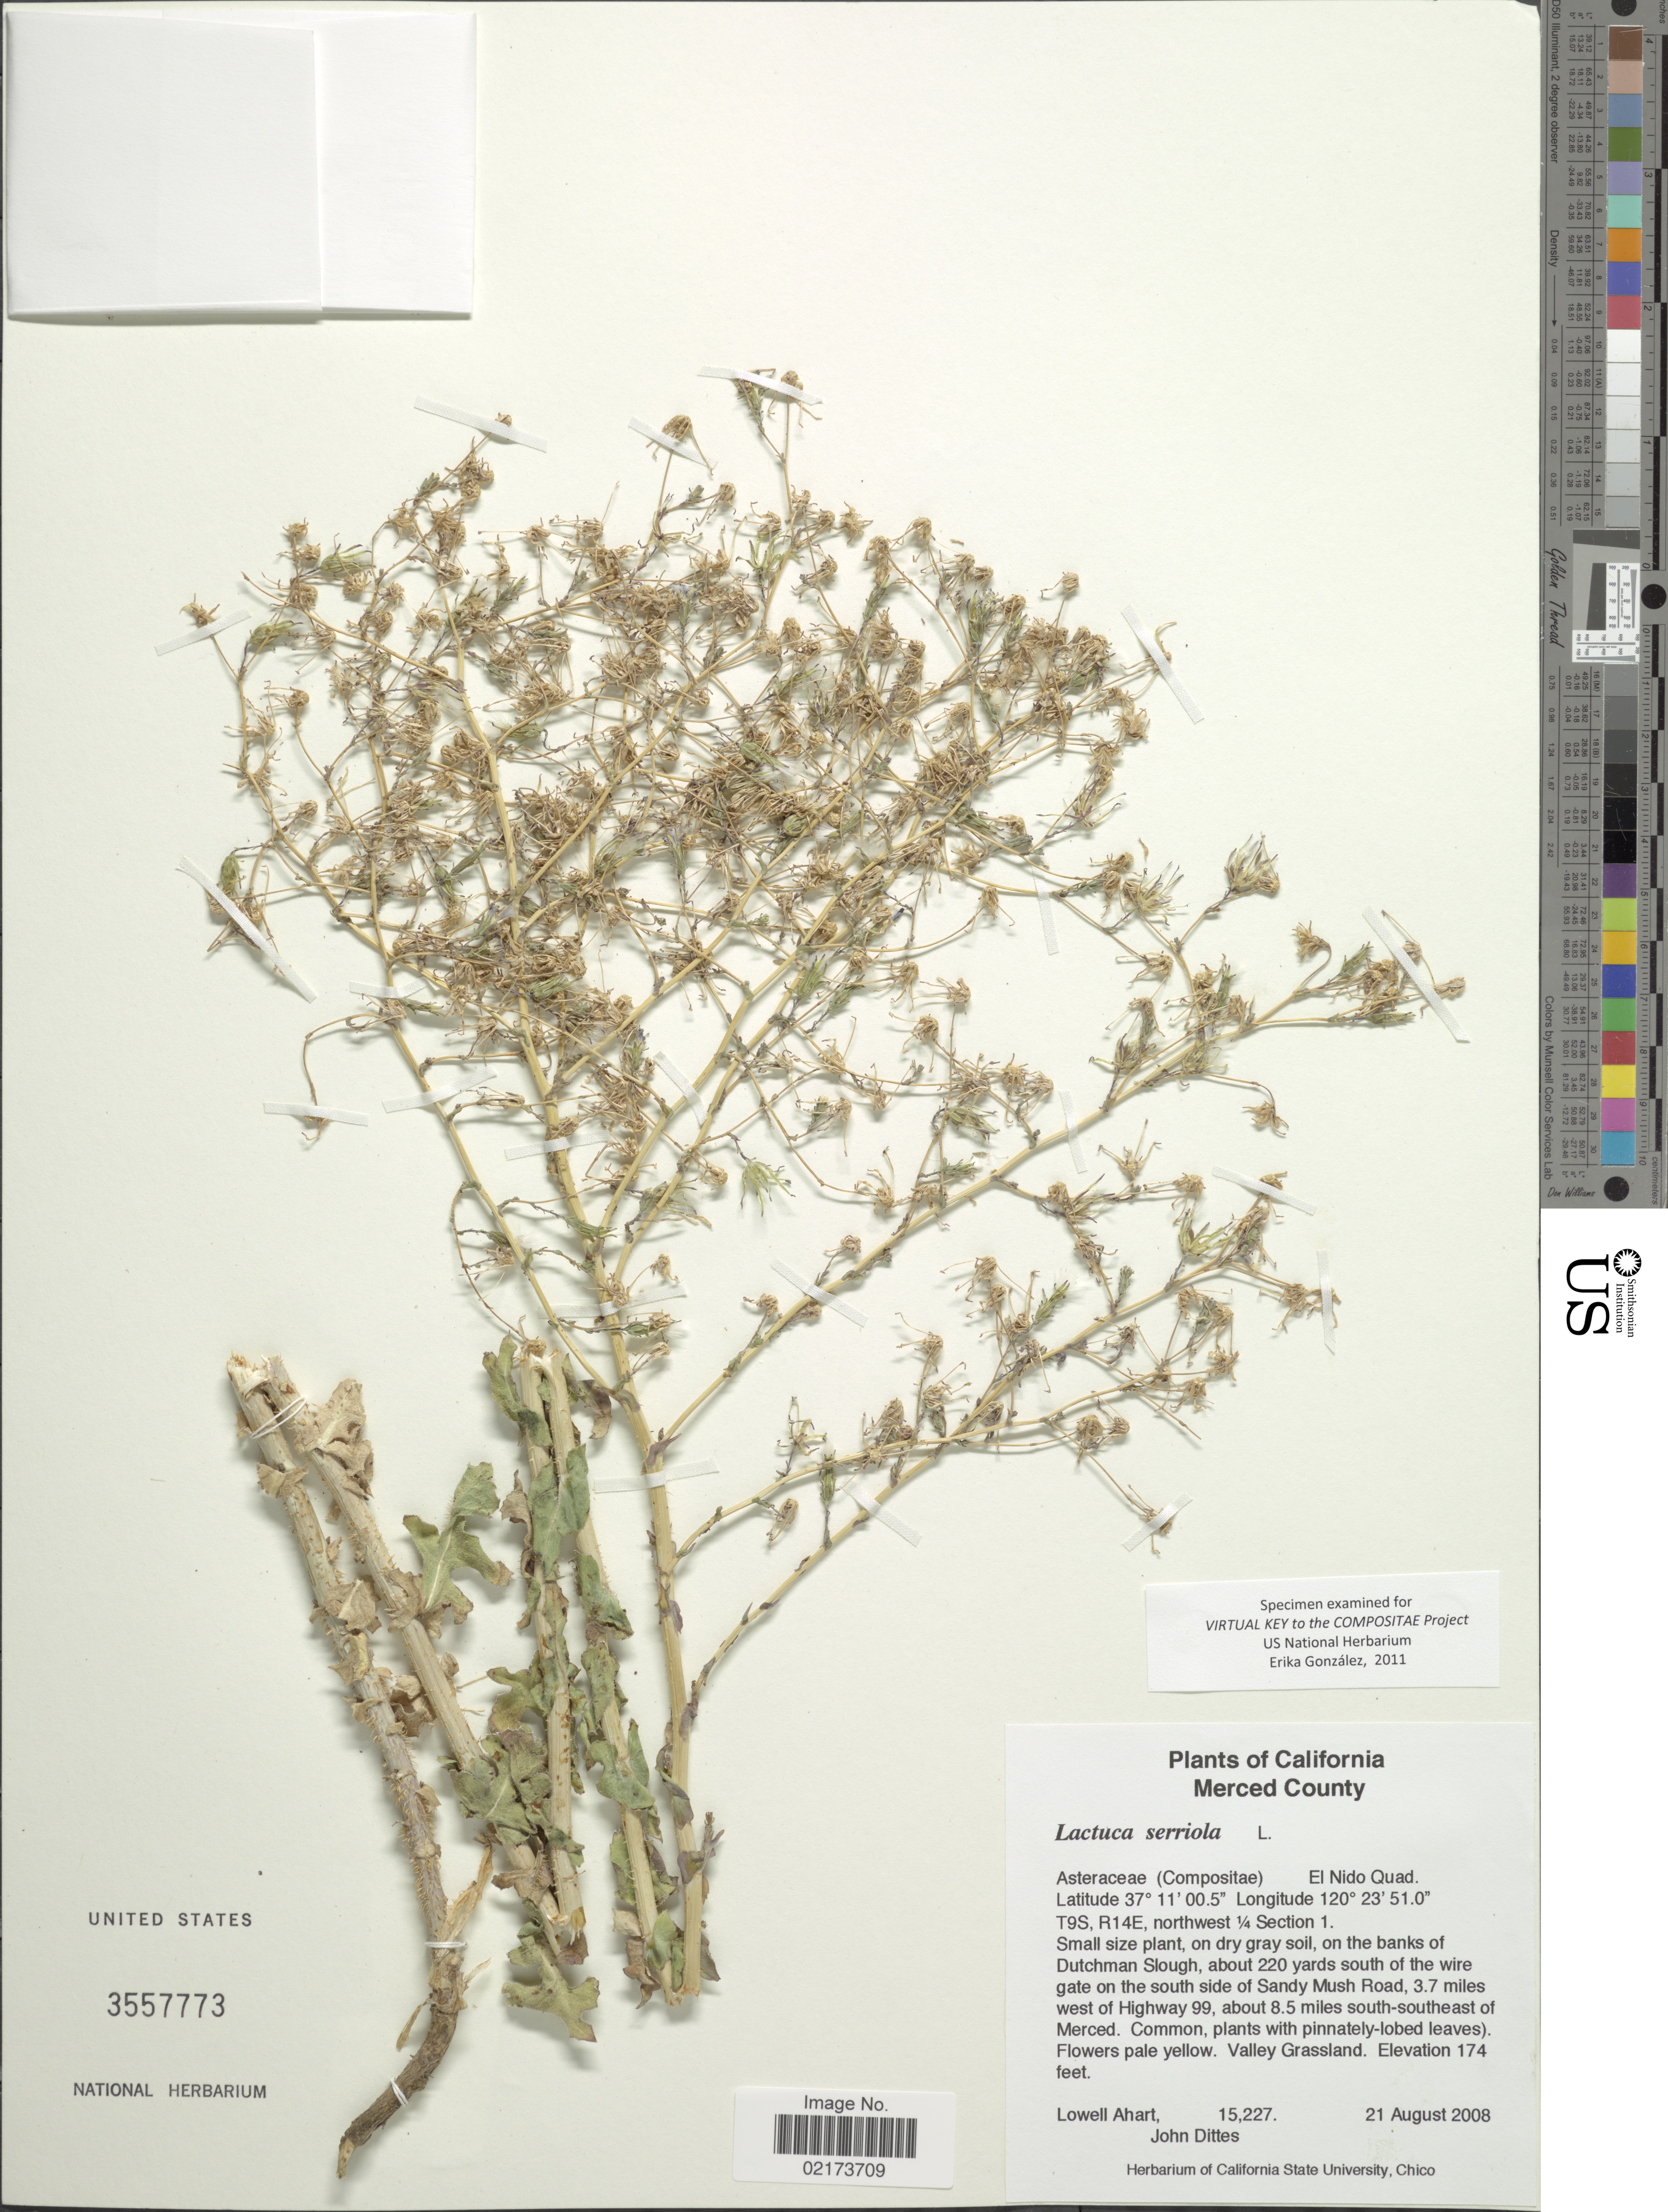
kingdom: Plantae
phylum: Tracheophyta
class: Magnoliopsida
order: Asterales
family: Asteraceae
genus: Lactuca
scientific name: Lactuca serriola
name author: L.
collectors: L. Ahart & J. Dittes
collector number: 15227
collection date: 2008-08-21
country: United States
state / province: California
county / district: Merced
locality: Merced County, T9S, R14E, northwest 1/4 Section 1, on the banks of Dutchman Slough, about 220 yards south of the wire gate on the south side of Sandy Mush Road, 3.7 miles west of Highway 99, about 8.5 miles south-southeast of Merced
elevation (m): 53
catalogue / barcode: US 3557773